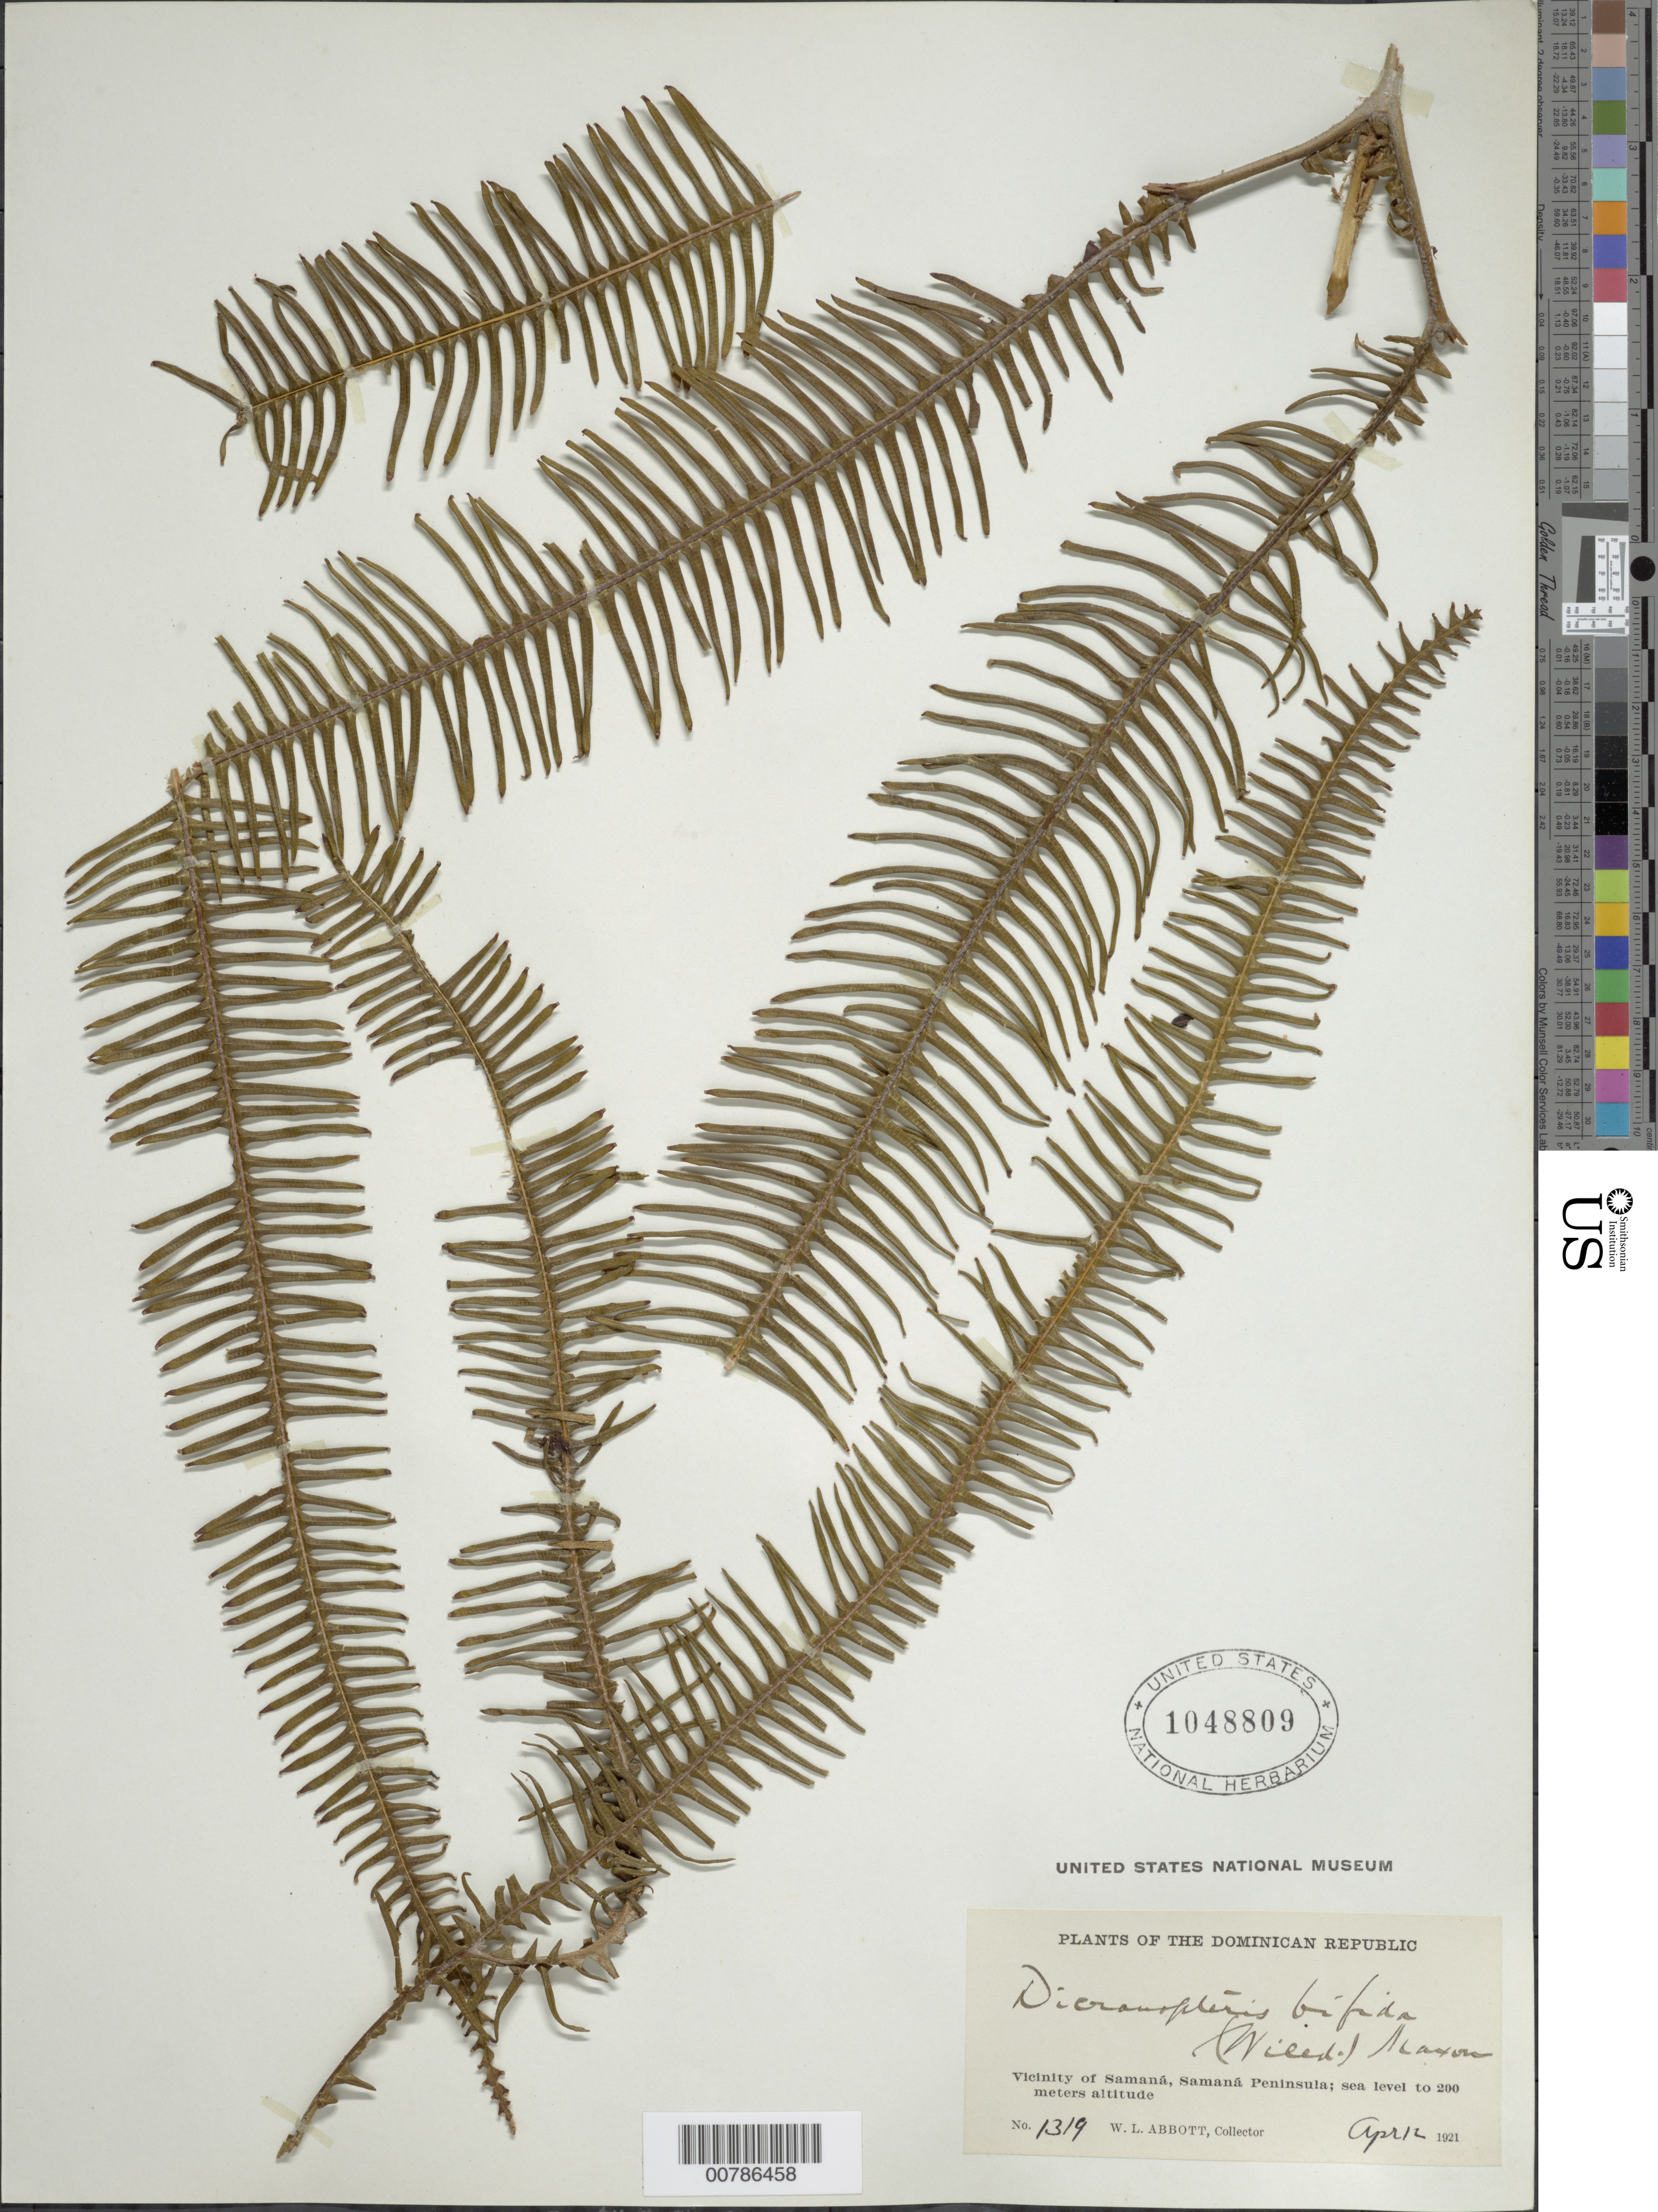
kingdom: Plantae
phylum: Tracheophyta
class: Polypodiopsida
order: Gleicheniales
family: Gleicheniaceae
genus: Sticherus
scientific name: Sticherus bifidus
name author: (Willd.) Ching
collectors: W. L. Abbott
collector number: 1319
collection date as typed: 12 Apr 1910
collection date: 1910-04-12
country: Dominican Republic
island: Hispaniola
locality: Samaná vicinity, Samaná Peninsula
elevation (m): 0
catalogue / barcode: US 1048809